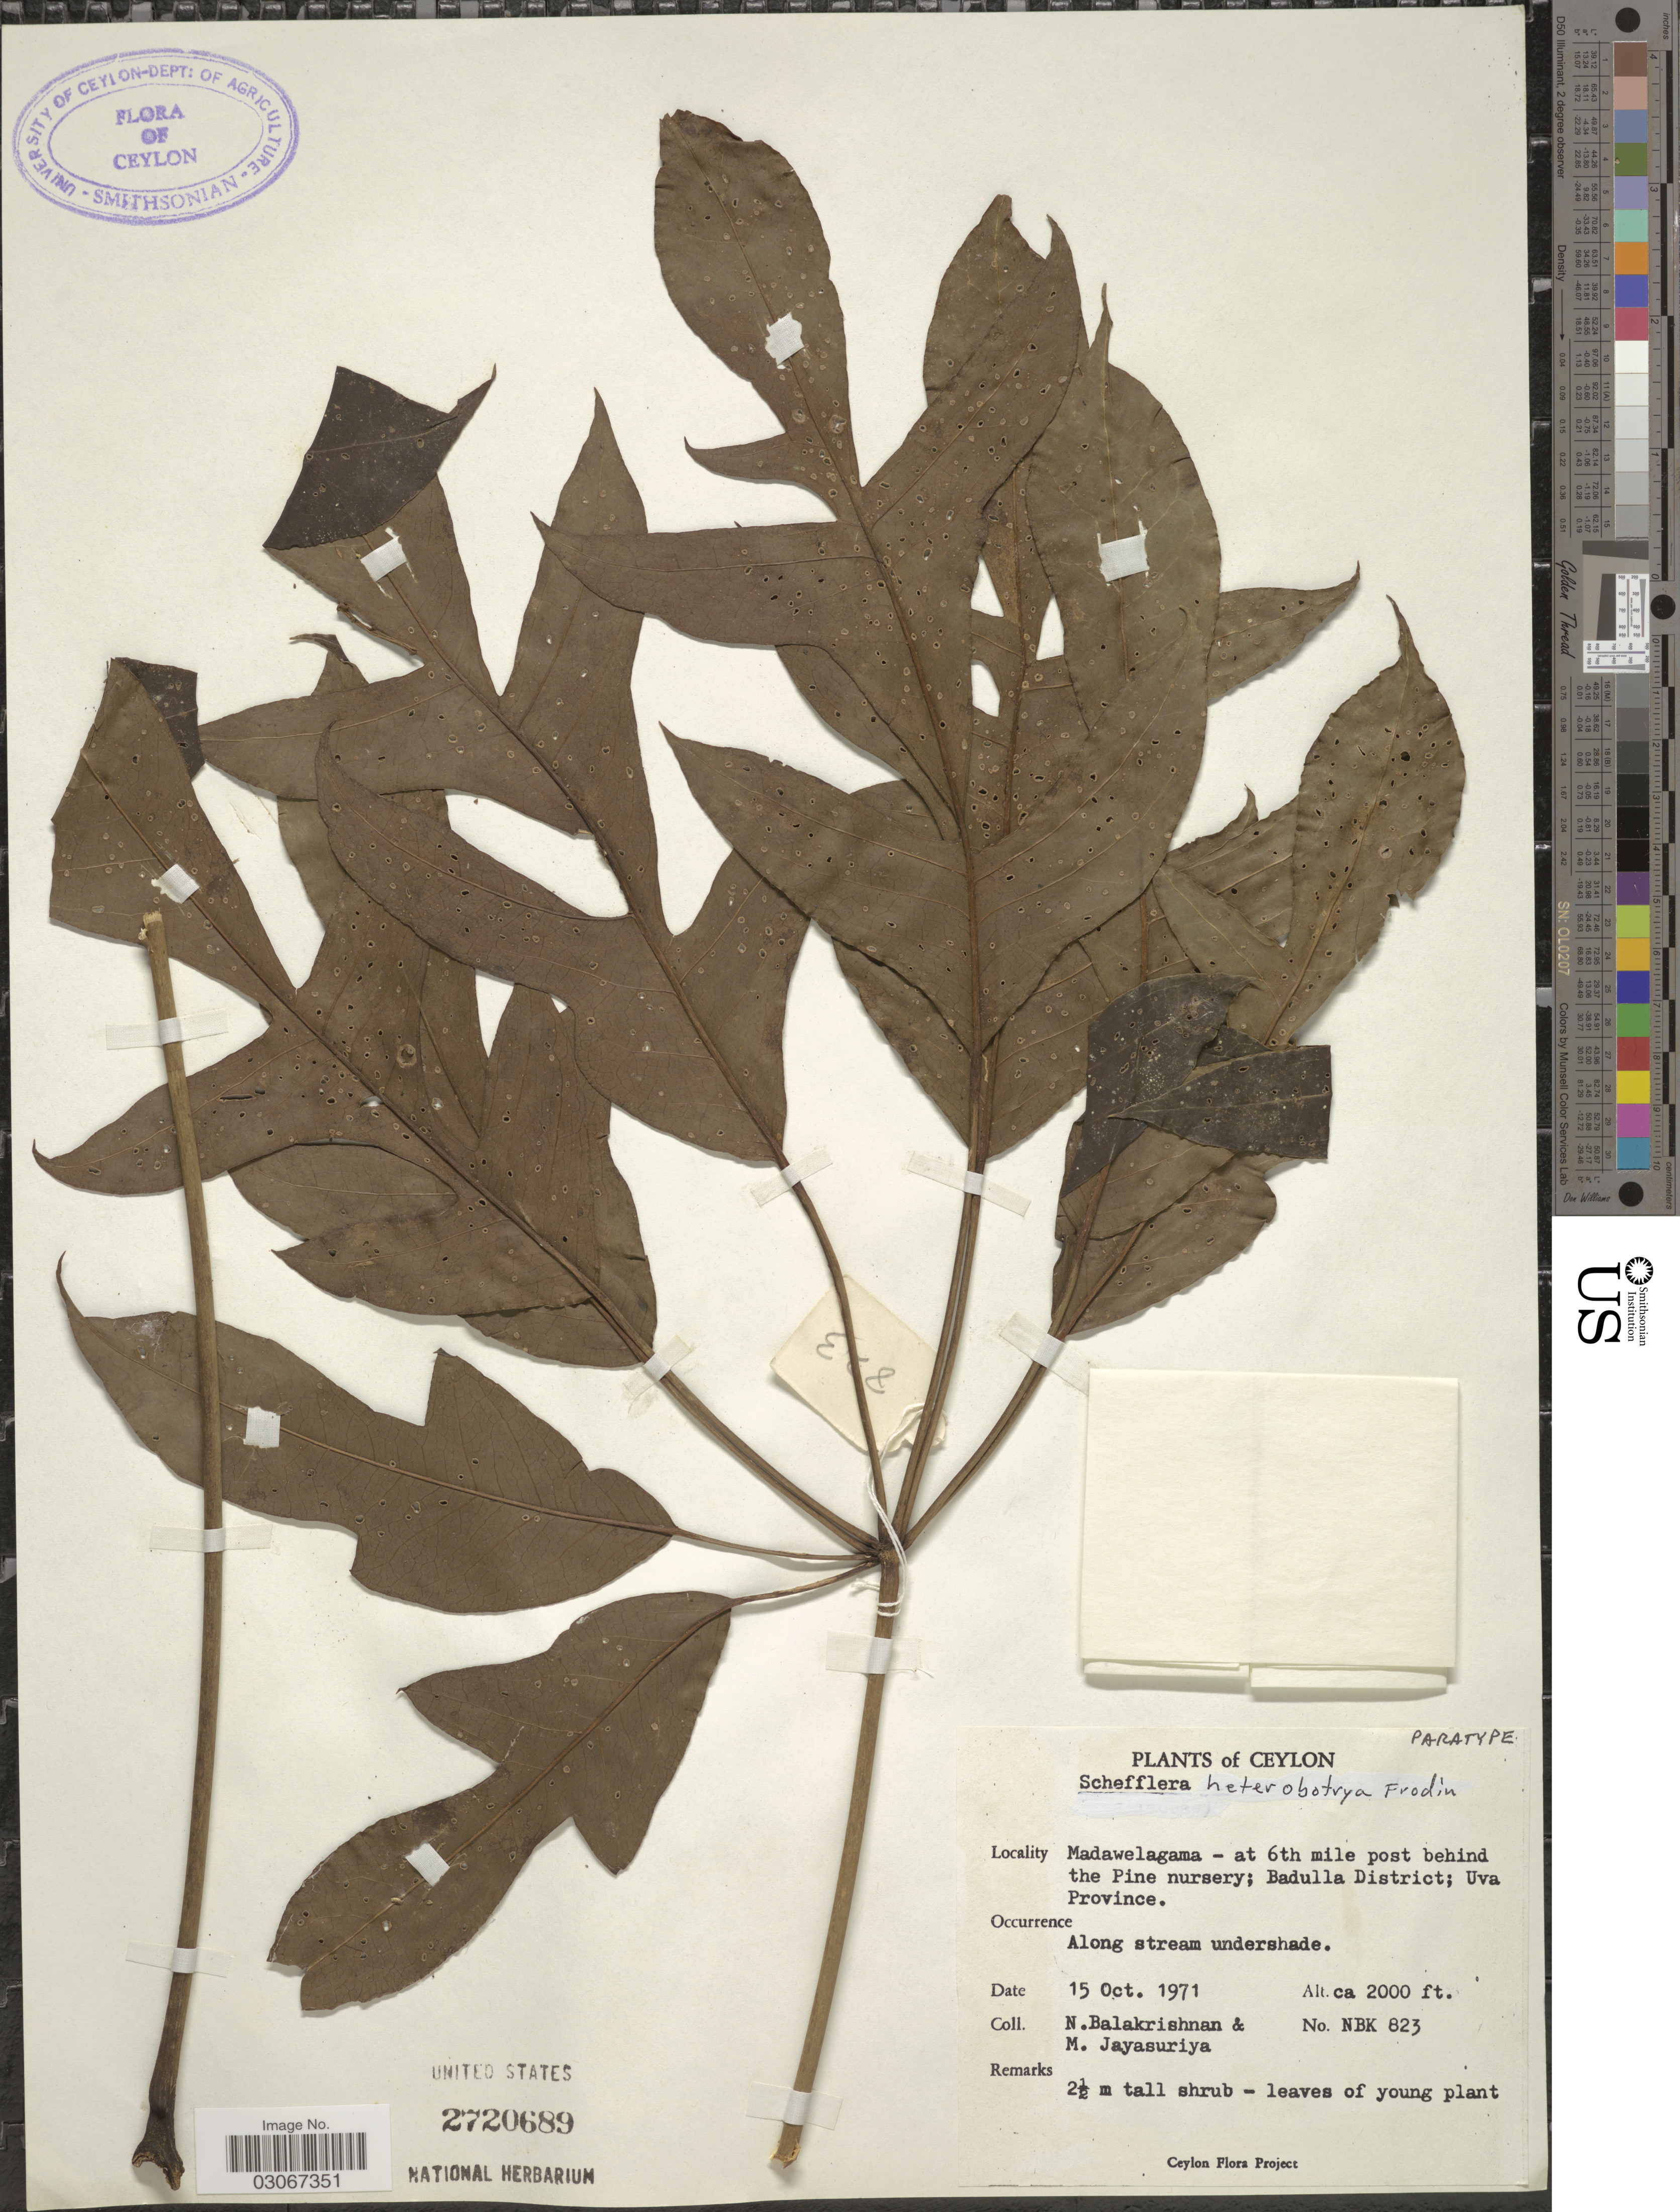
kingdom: Plantae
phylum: Tracheophyta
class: Magnoliopsida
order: Apiales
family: Araliaceae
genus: Schefflera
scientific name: Schefflera heterobotrya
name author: Frodin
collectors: N. Balakrishnan & M. Jayasuriya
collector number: NBK 823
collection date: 1971-10-15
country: Sri Lanka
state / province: Uva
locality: Ceylon, Madawelagama - at 6th mile post behind the Pine nursery; Badulla District; Uva Province.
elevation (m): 610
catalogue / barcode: US 2720689